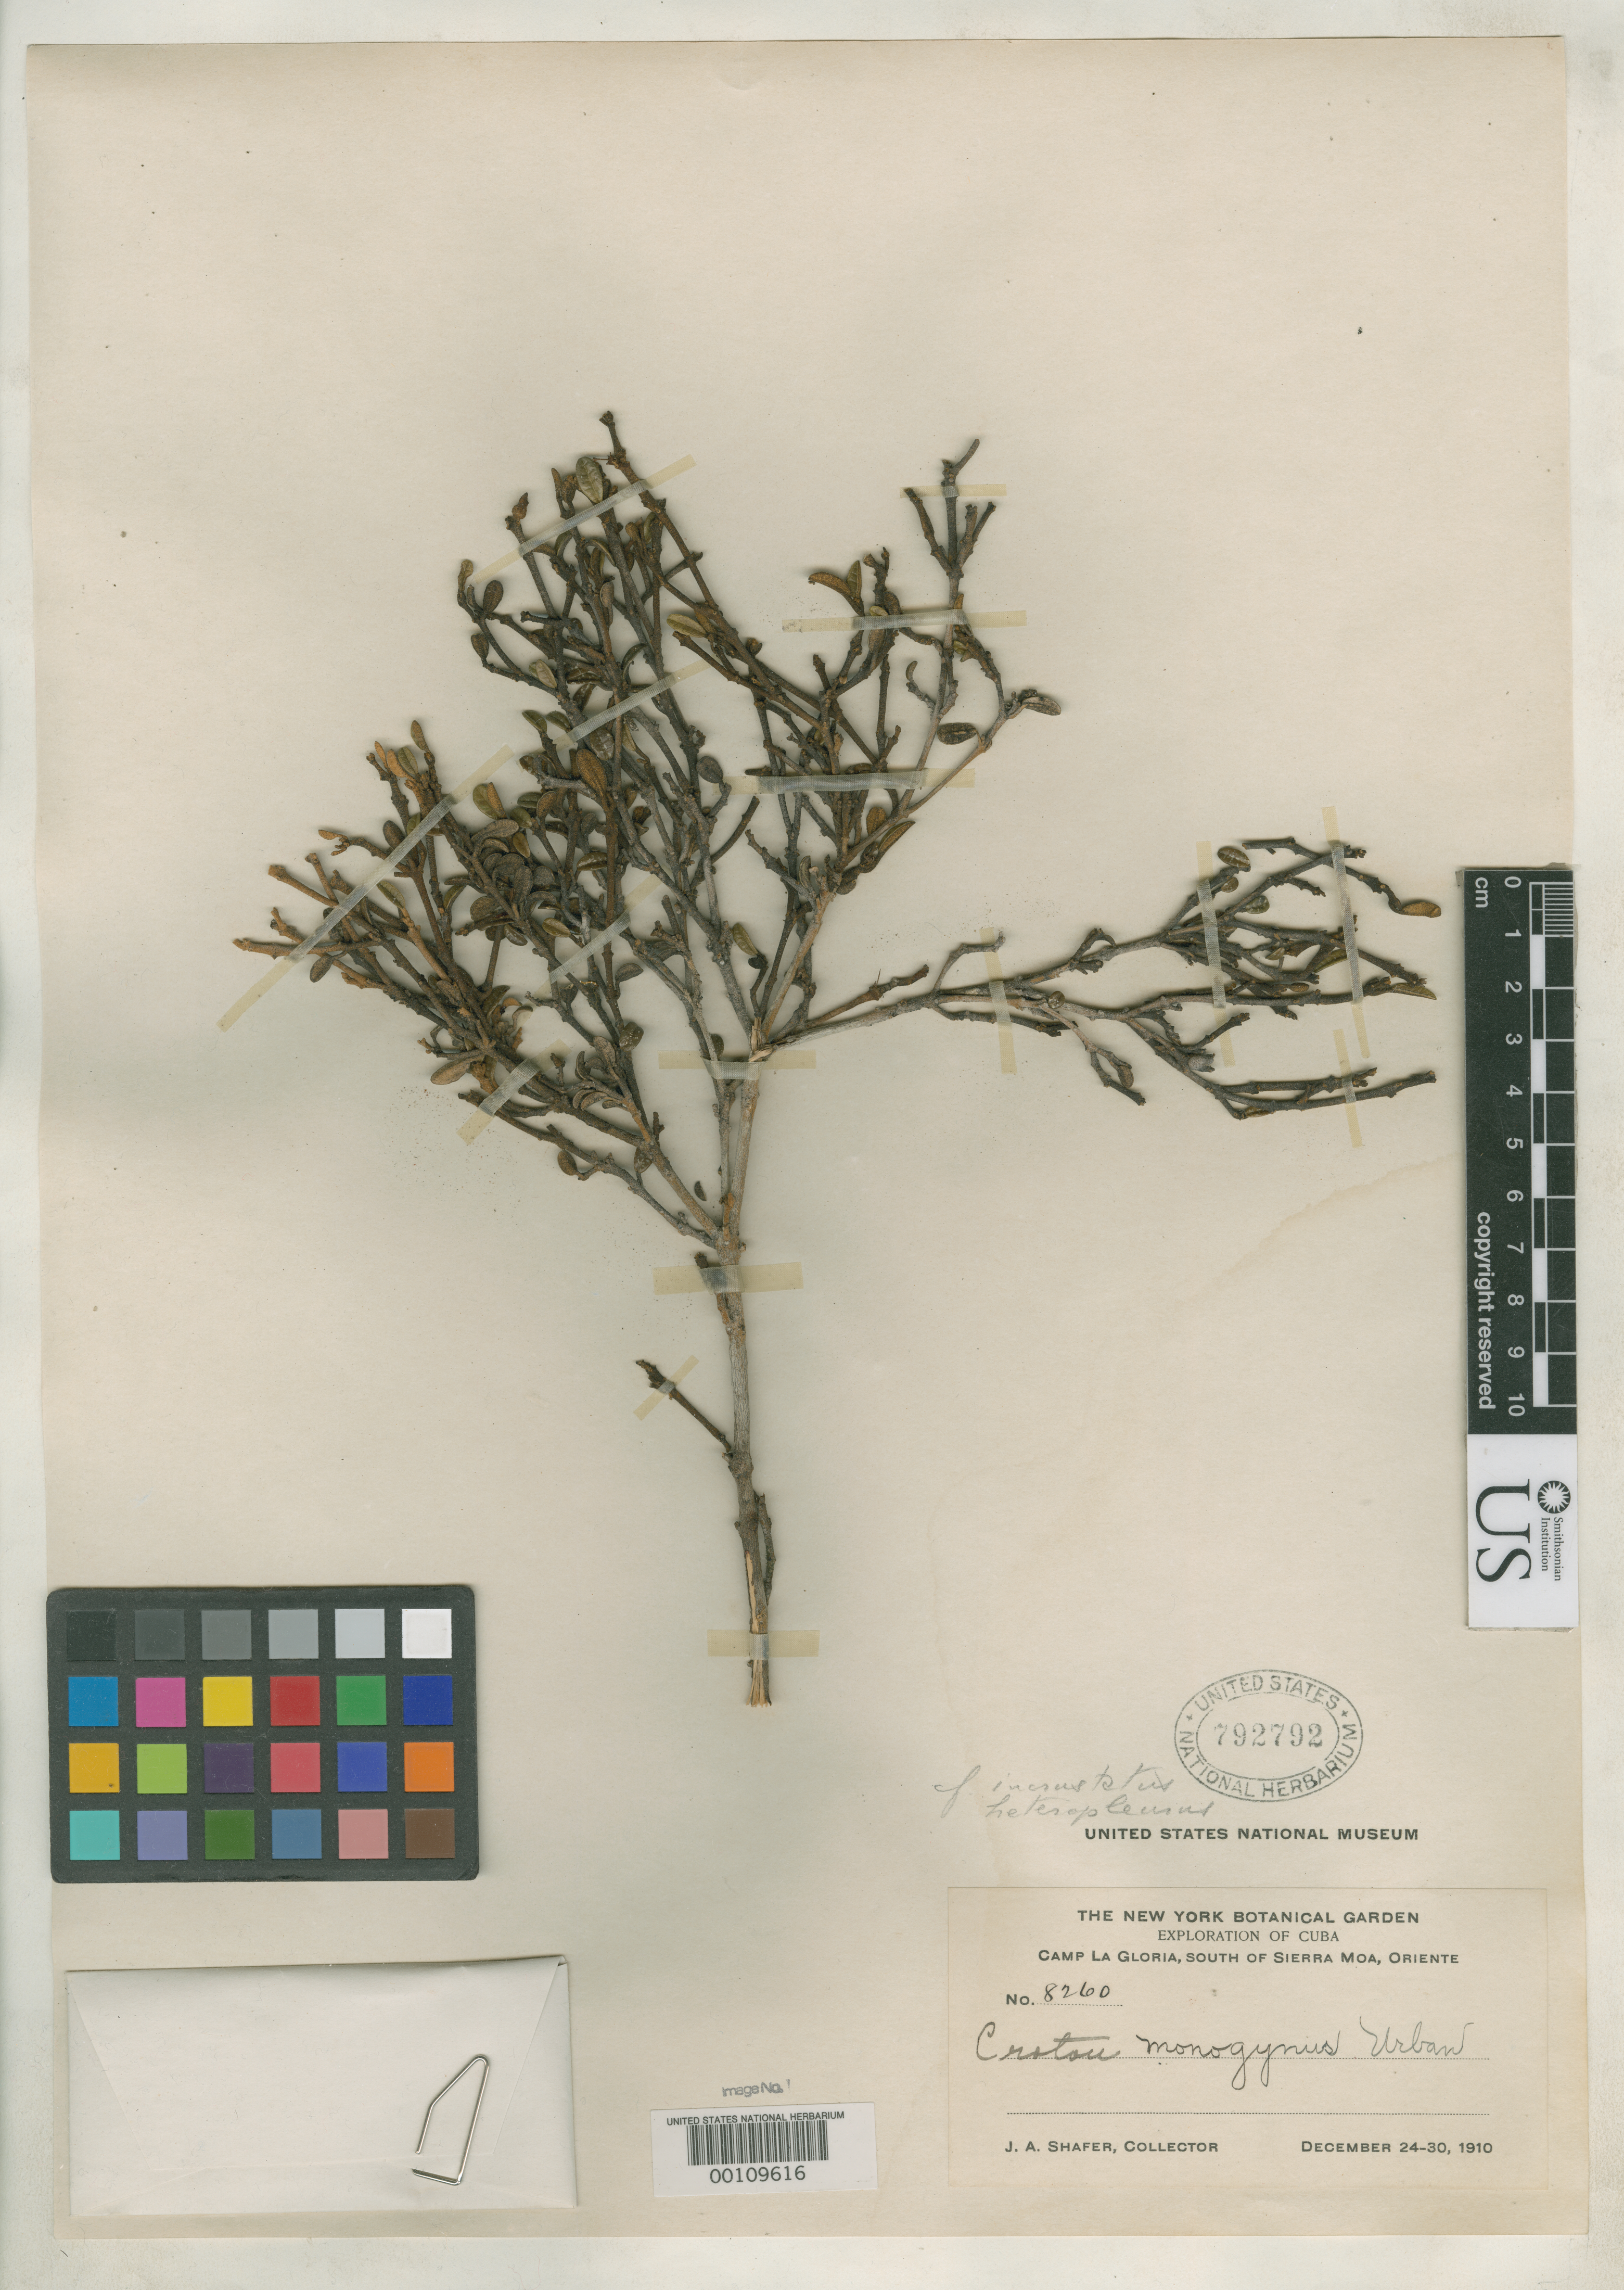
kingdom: Plantae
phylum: Tracheophyta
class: Magnoliopsida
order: Malpighiales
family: Euphorbiaceae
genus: Croton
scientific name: Croton monogynus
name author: Urb.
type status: Isotype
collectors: J. A. Shafer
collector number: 8260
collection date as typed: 24 Dec 1910 to 30 Dec 1910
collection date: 1910-12-24/1910-12-30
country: Cuba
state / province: Oriente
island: Greater Antilles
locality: Camp La Gloria, south of Sierra Moa.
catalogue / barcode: US 792792